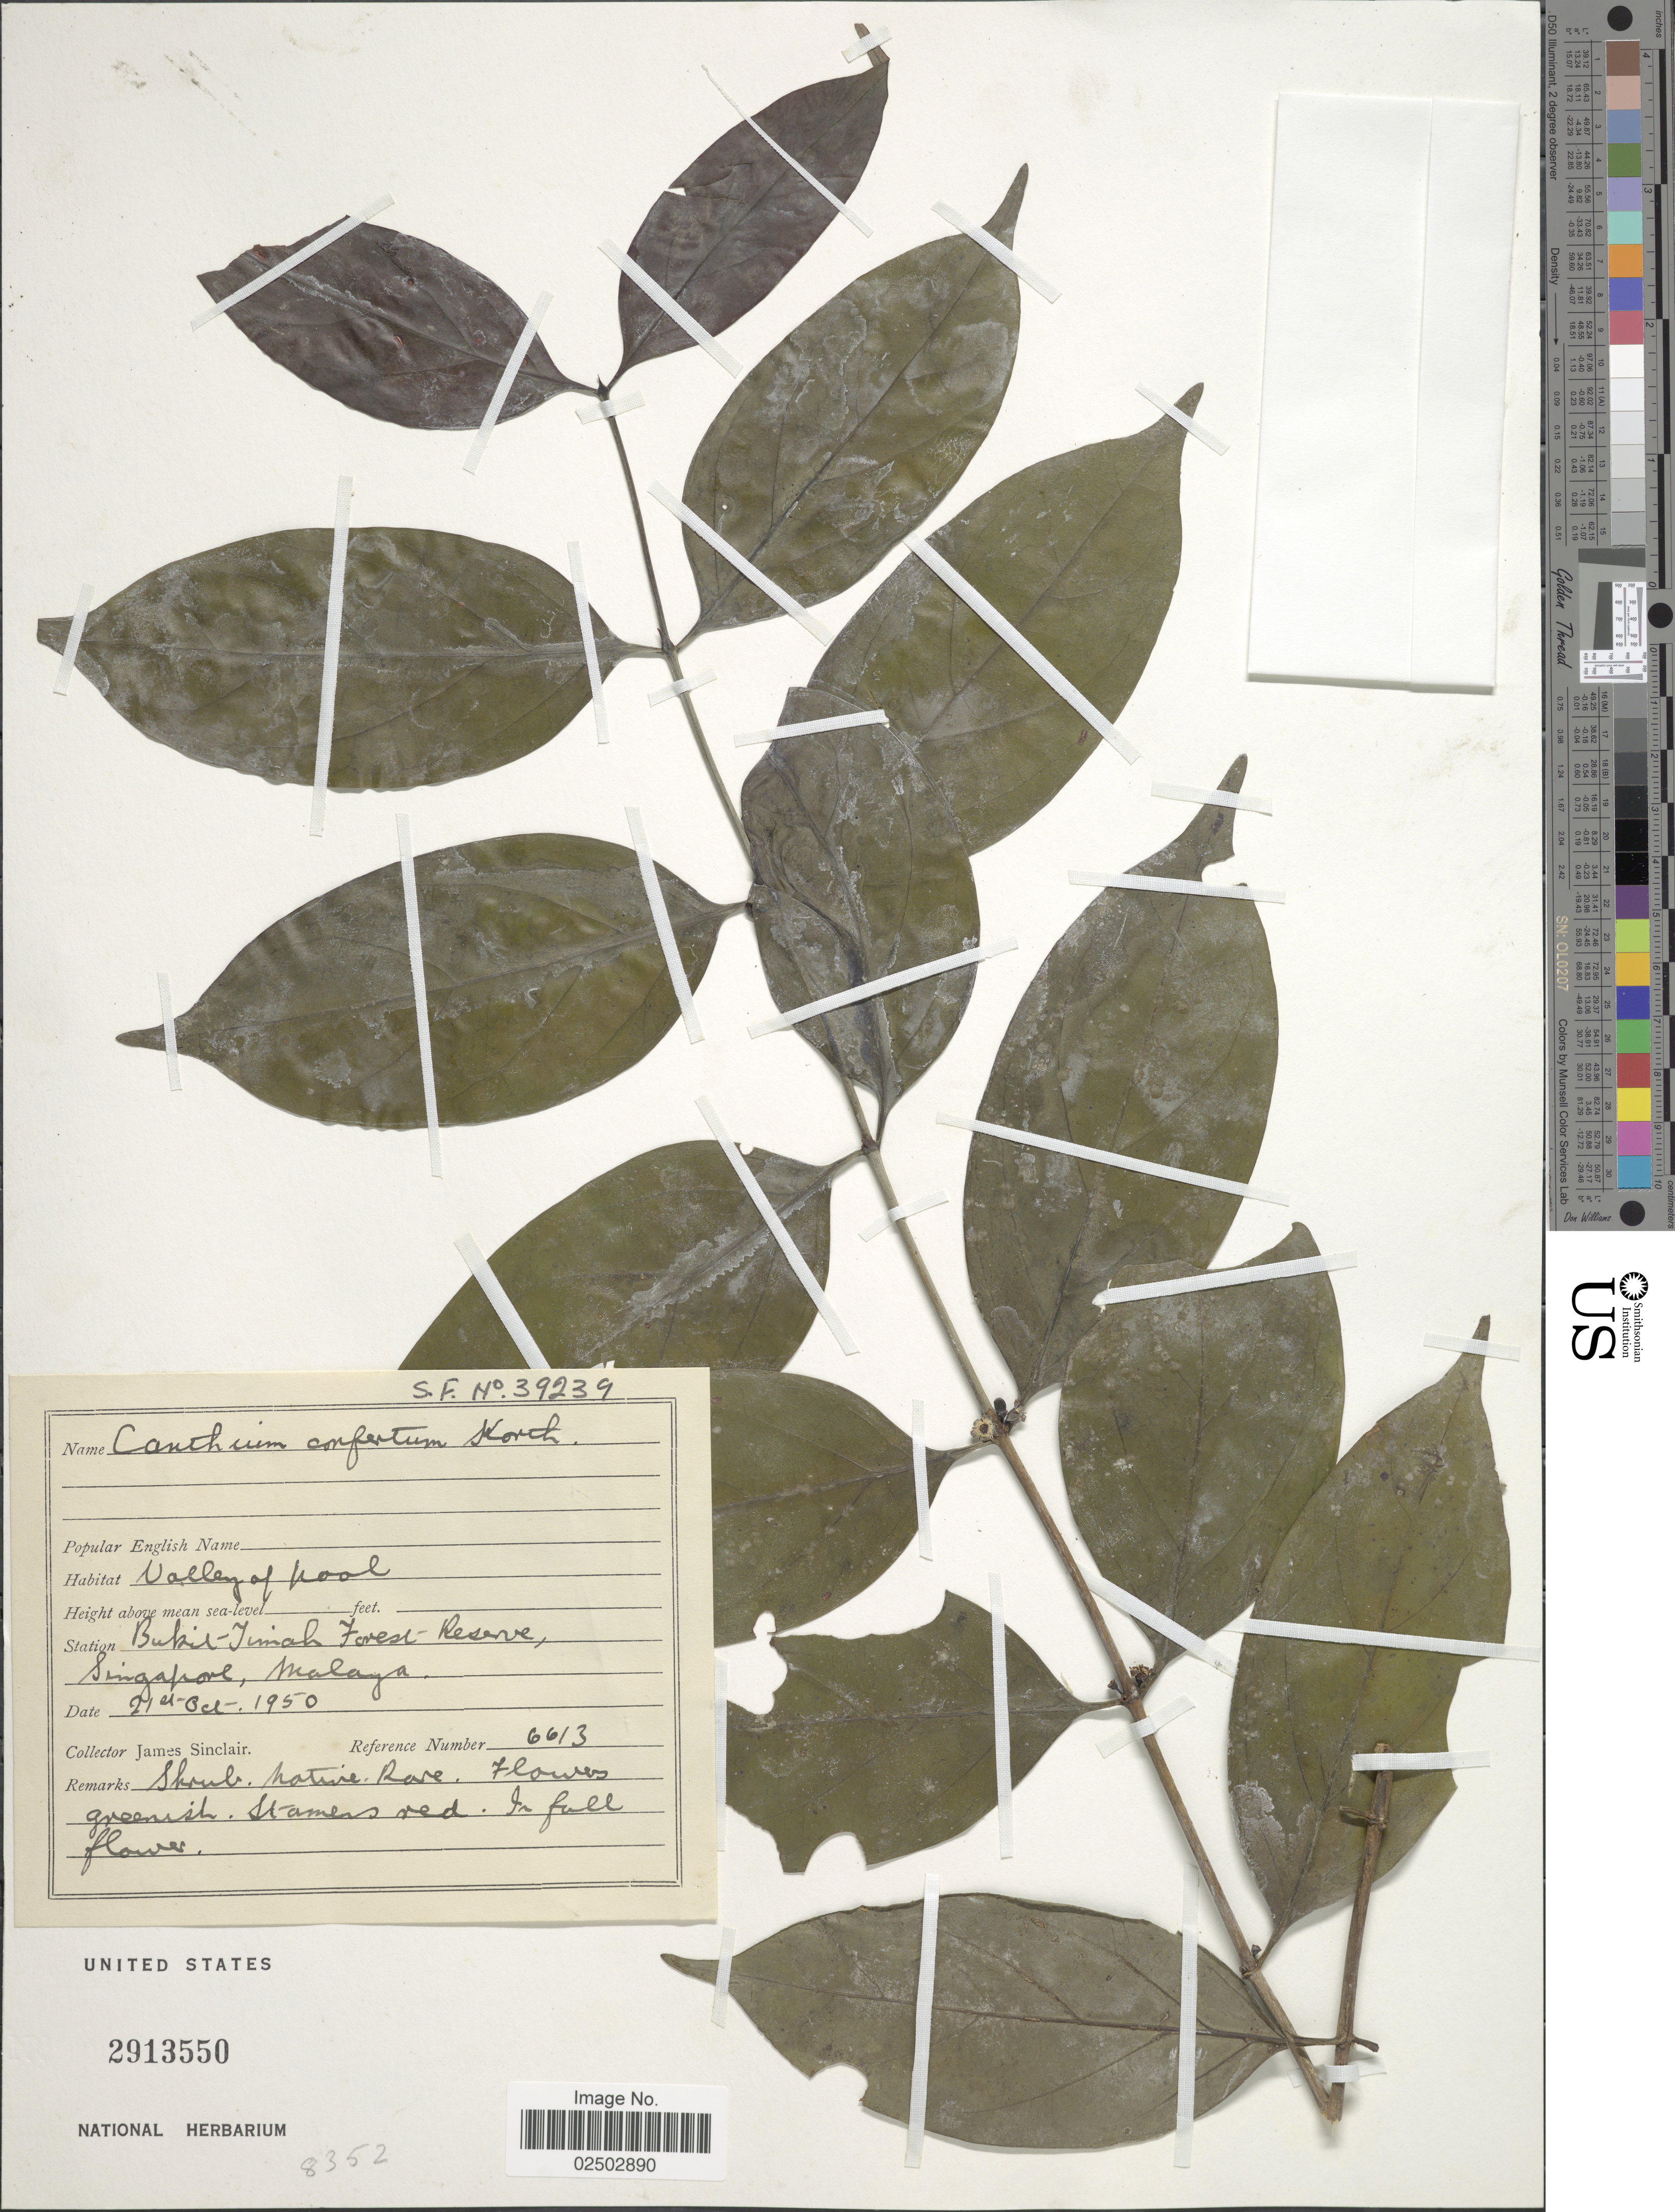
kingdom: Plantae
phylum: Tracheophyta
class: Magnoliopsida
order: Gentianales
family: Rubiaceae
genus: Canthium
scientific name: Canthium confertum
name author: Hassk.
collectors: J. Sinclair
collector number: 6613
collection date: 1950-10-21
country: Singapore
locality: Bukit-Timah Forest Reserve, Singapore, Malaya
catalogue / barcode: US 2913550